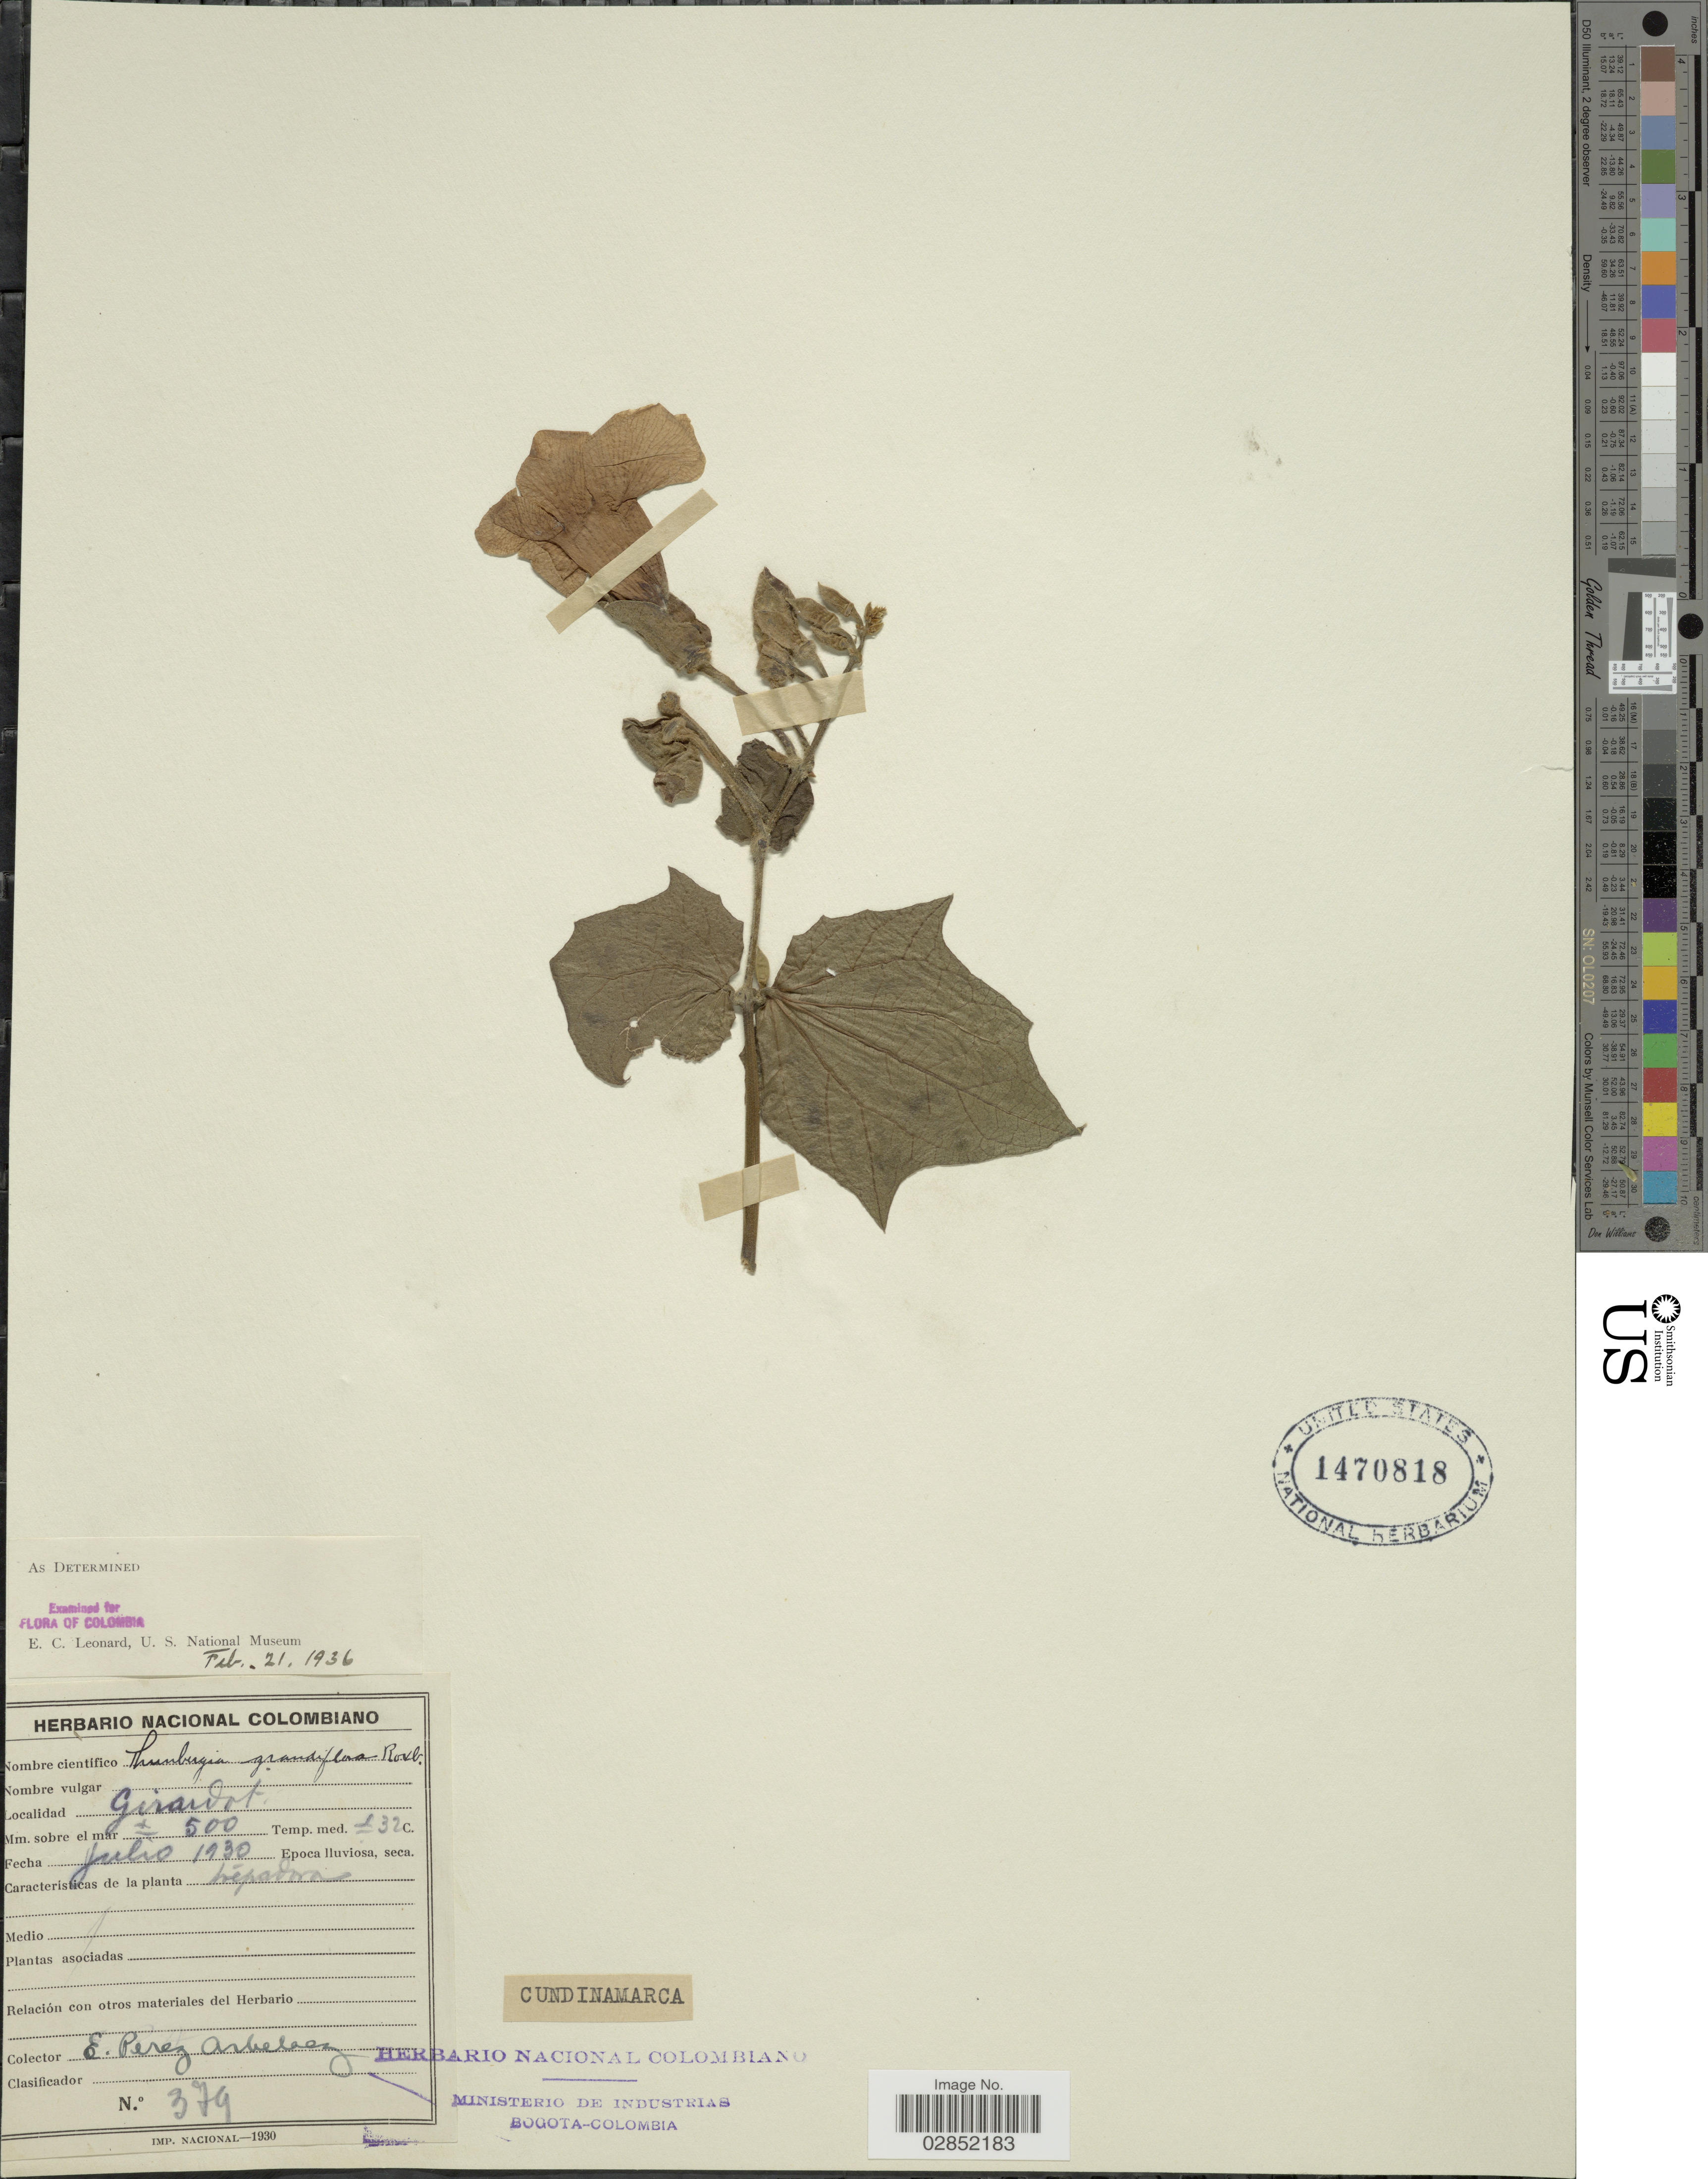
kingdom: Plantae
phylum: Tracheophyta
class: Magnoliopsida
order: Lamiales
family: Acanthaceae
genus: Thunbergia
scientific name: Thunbergia grandiflora 'Alba'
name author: (Roxb. ex Rottler) Roxb.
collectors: E. Pérez Arbeláez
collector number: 379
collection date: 1930-07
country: Colombia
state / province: Cundinamarca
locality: Girardot.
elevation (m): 500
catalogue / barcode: US 1470818